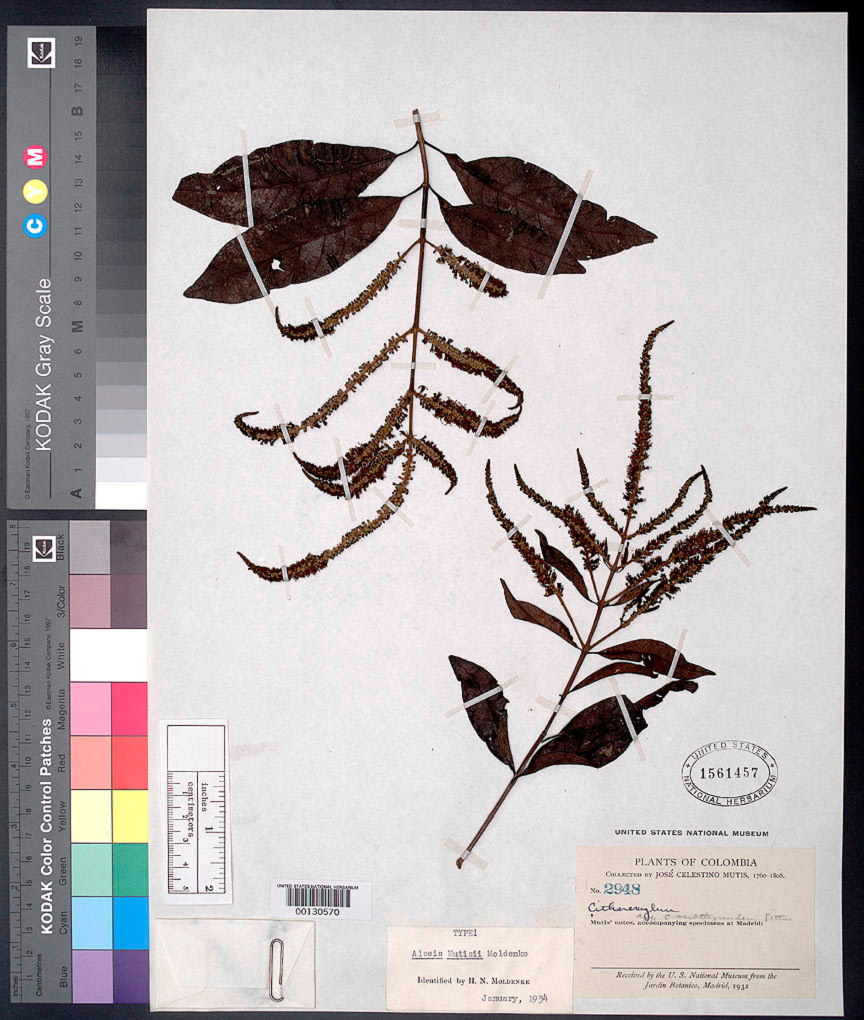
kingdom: Plantae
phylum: Tracheophyta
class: Magnoliopsida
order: Gentianales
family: Rubiaceae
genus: Alseis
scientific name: Alseis mutisii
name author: Moldenke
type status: Holotype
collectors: J. C. B. Mutis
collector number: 2948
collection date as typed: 1760 to -- --- 1860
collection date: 1760/1860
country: Colombia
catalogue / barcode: US 1561457